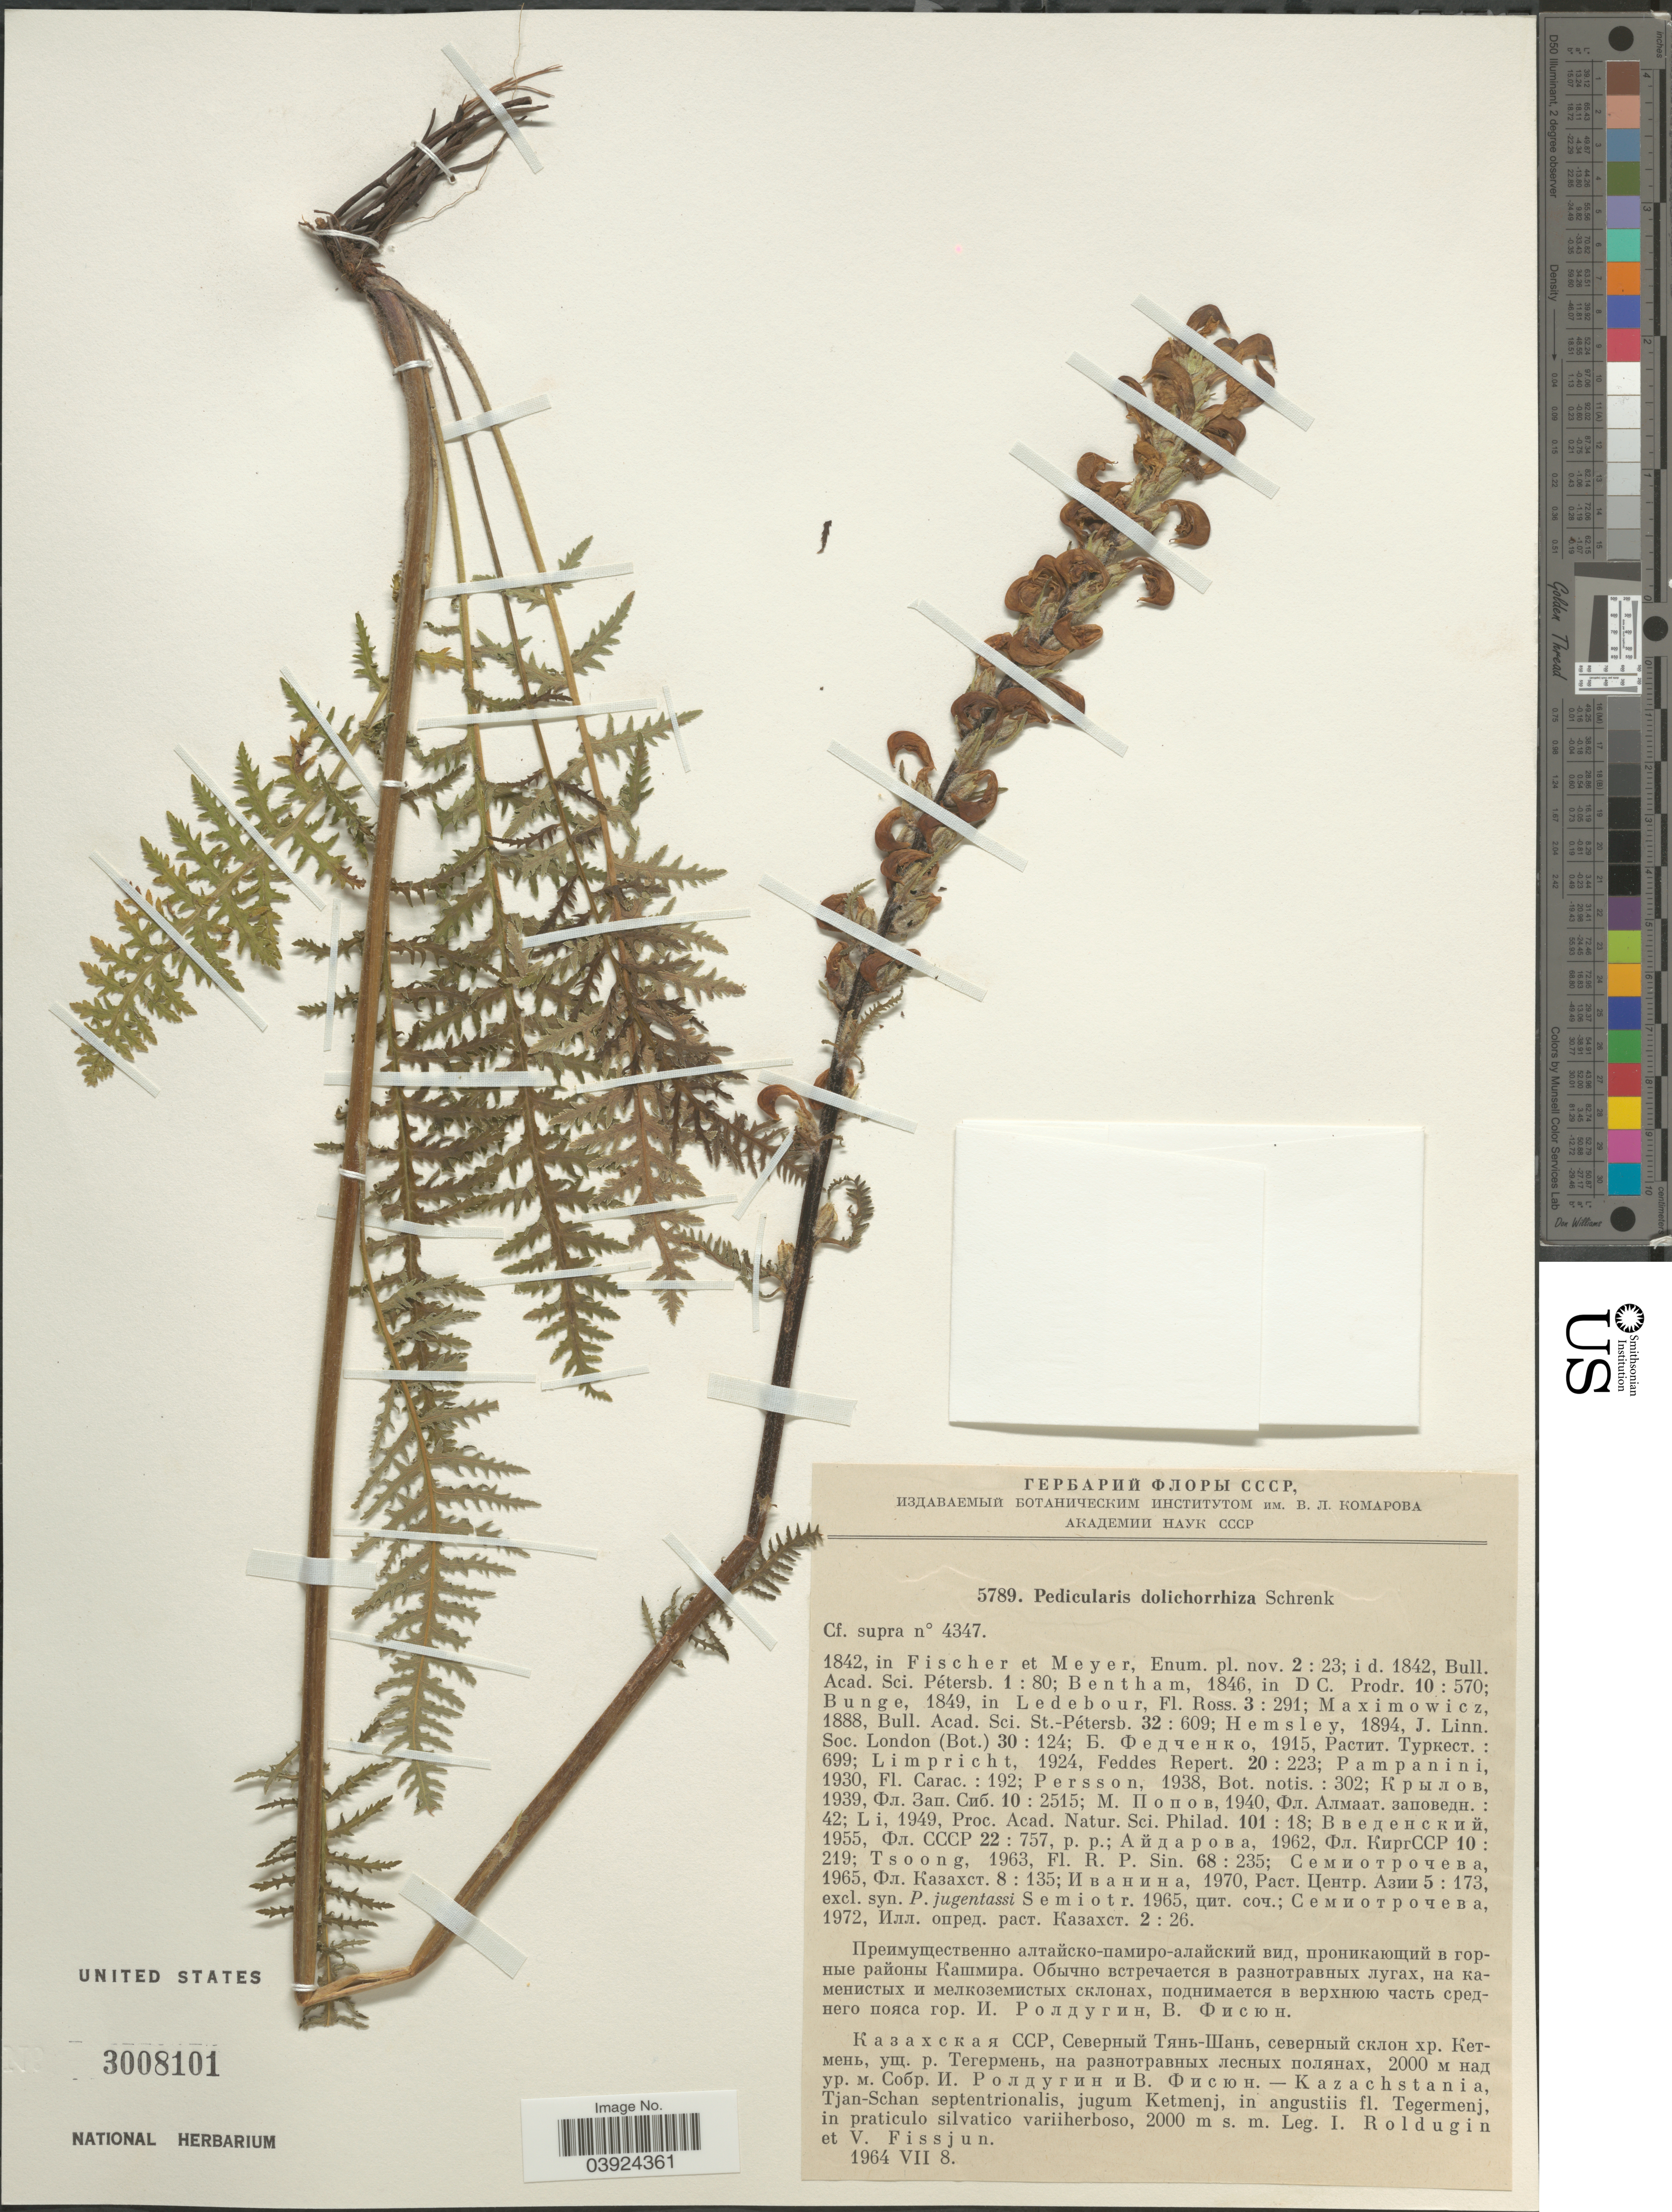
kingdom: Plantae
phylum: Tracheophyta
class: Magnoliopsida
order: Lamiales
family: Orobanchaceae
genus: Pedicularis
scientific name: Pedicularis dolichorrhiza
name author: Schrenk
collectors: I. Roldugin & V. Fissjun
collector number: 5789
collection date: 1964-07-08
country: Kazakhstan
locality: Kazachstania, Tjan-Schan septentrionalis, jugum Ketmenj, in angustiis fl. Tegermenj.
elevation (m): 2000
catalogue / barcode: US 3008101